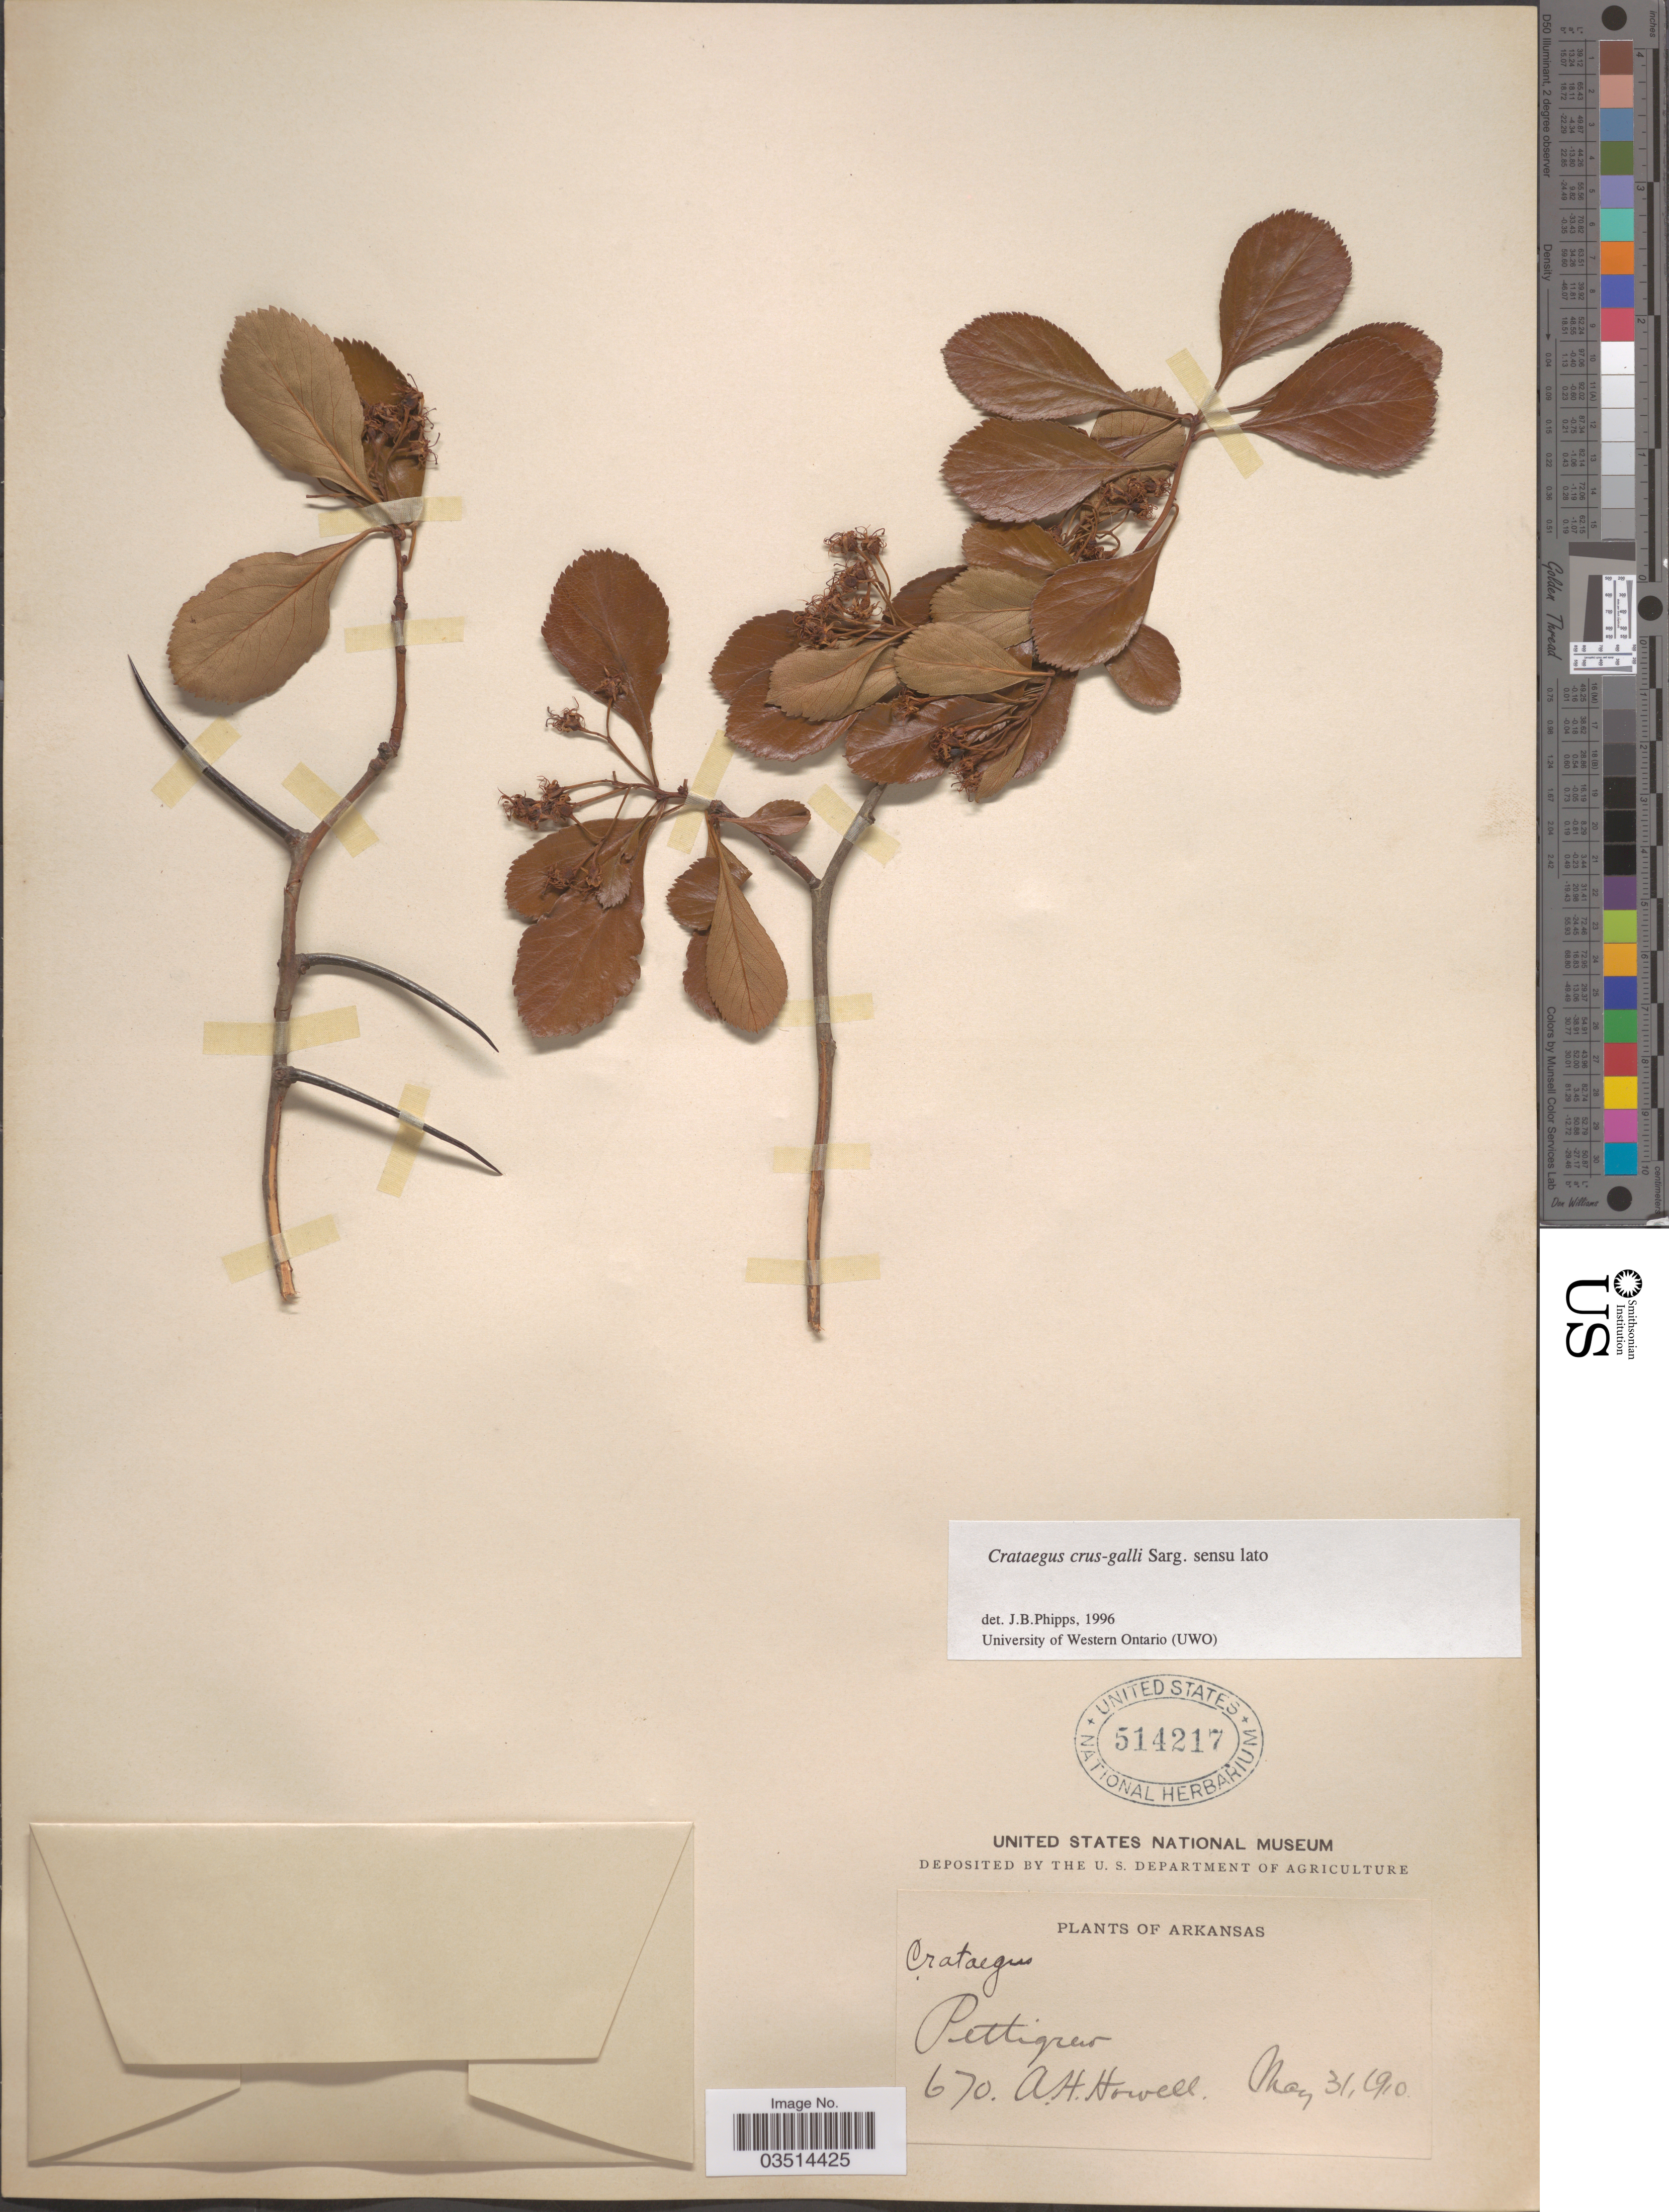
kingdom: Plantae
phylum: Tracheophyta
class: Magnoliopsida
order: Rosales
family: Rosaceae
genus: Crataegus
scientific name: Crataegus crus-galli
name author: L.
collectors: A. Howell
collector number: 670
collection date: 1910-05-31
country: United States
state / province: Arkansas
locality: Pettigrew.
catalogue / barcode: US 514217